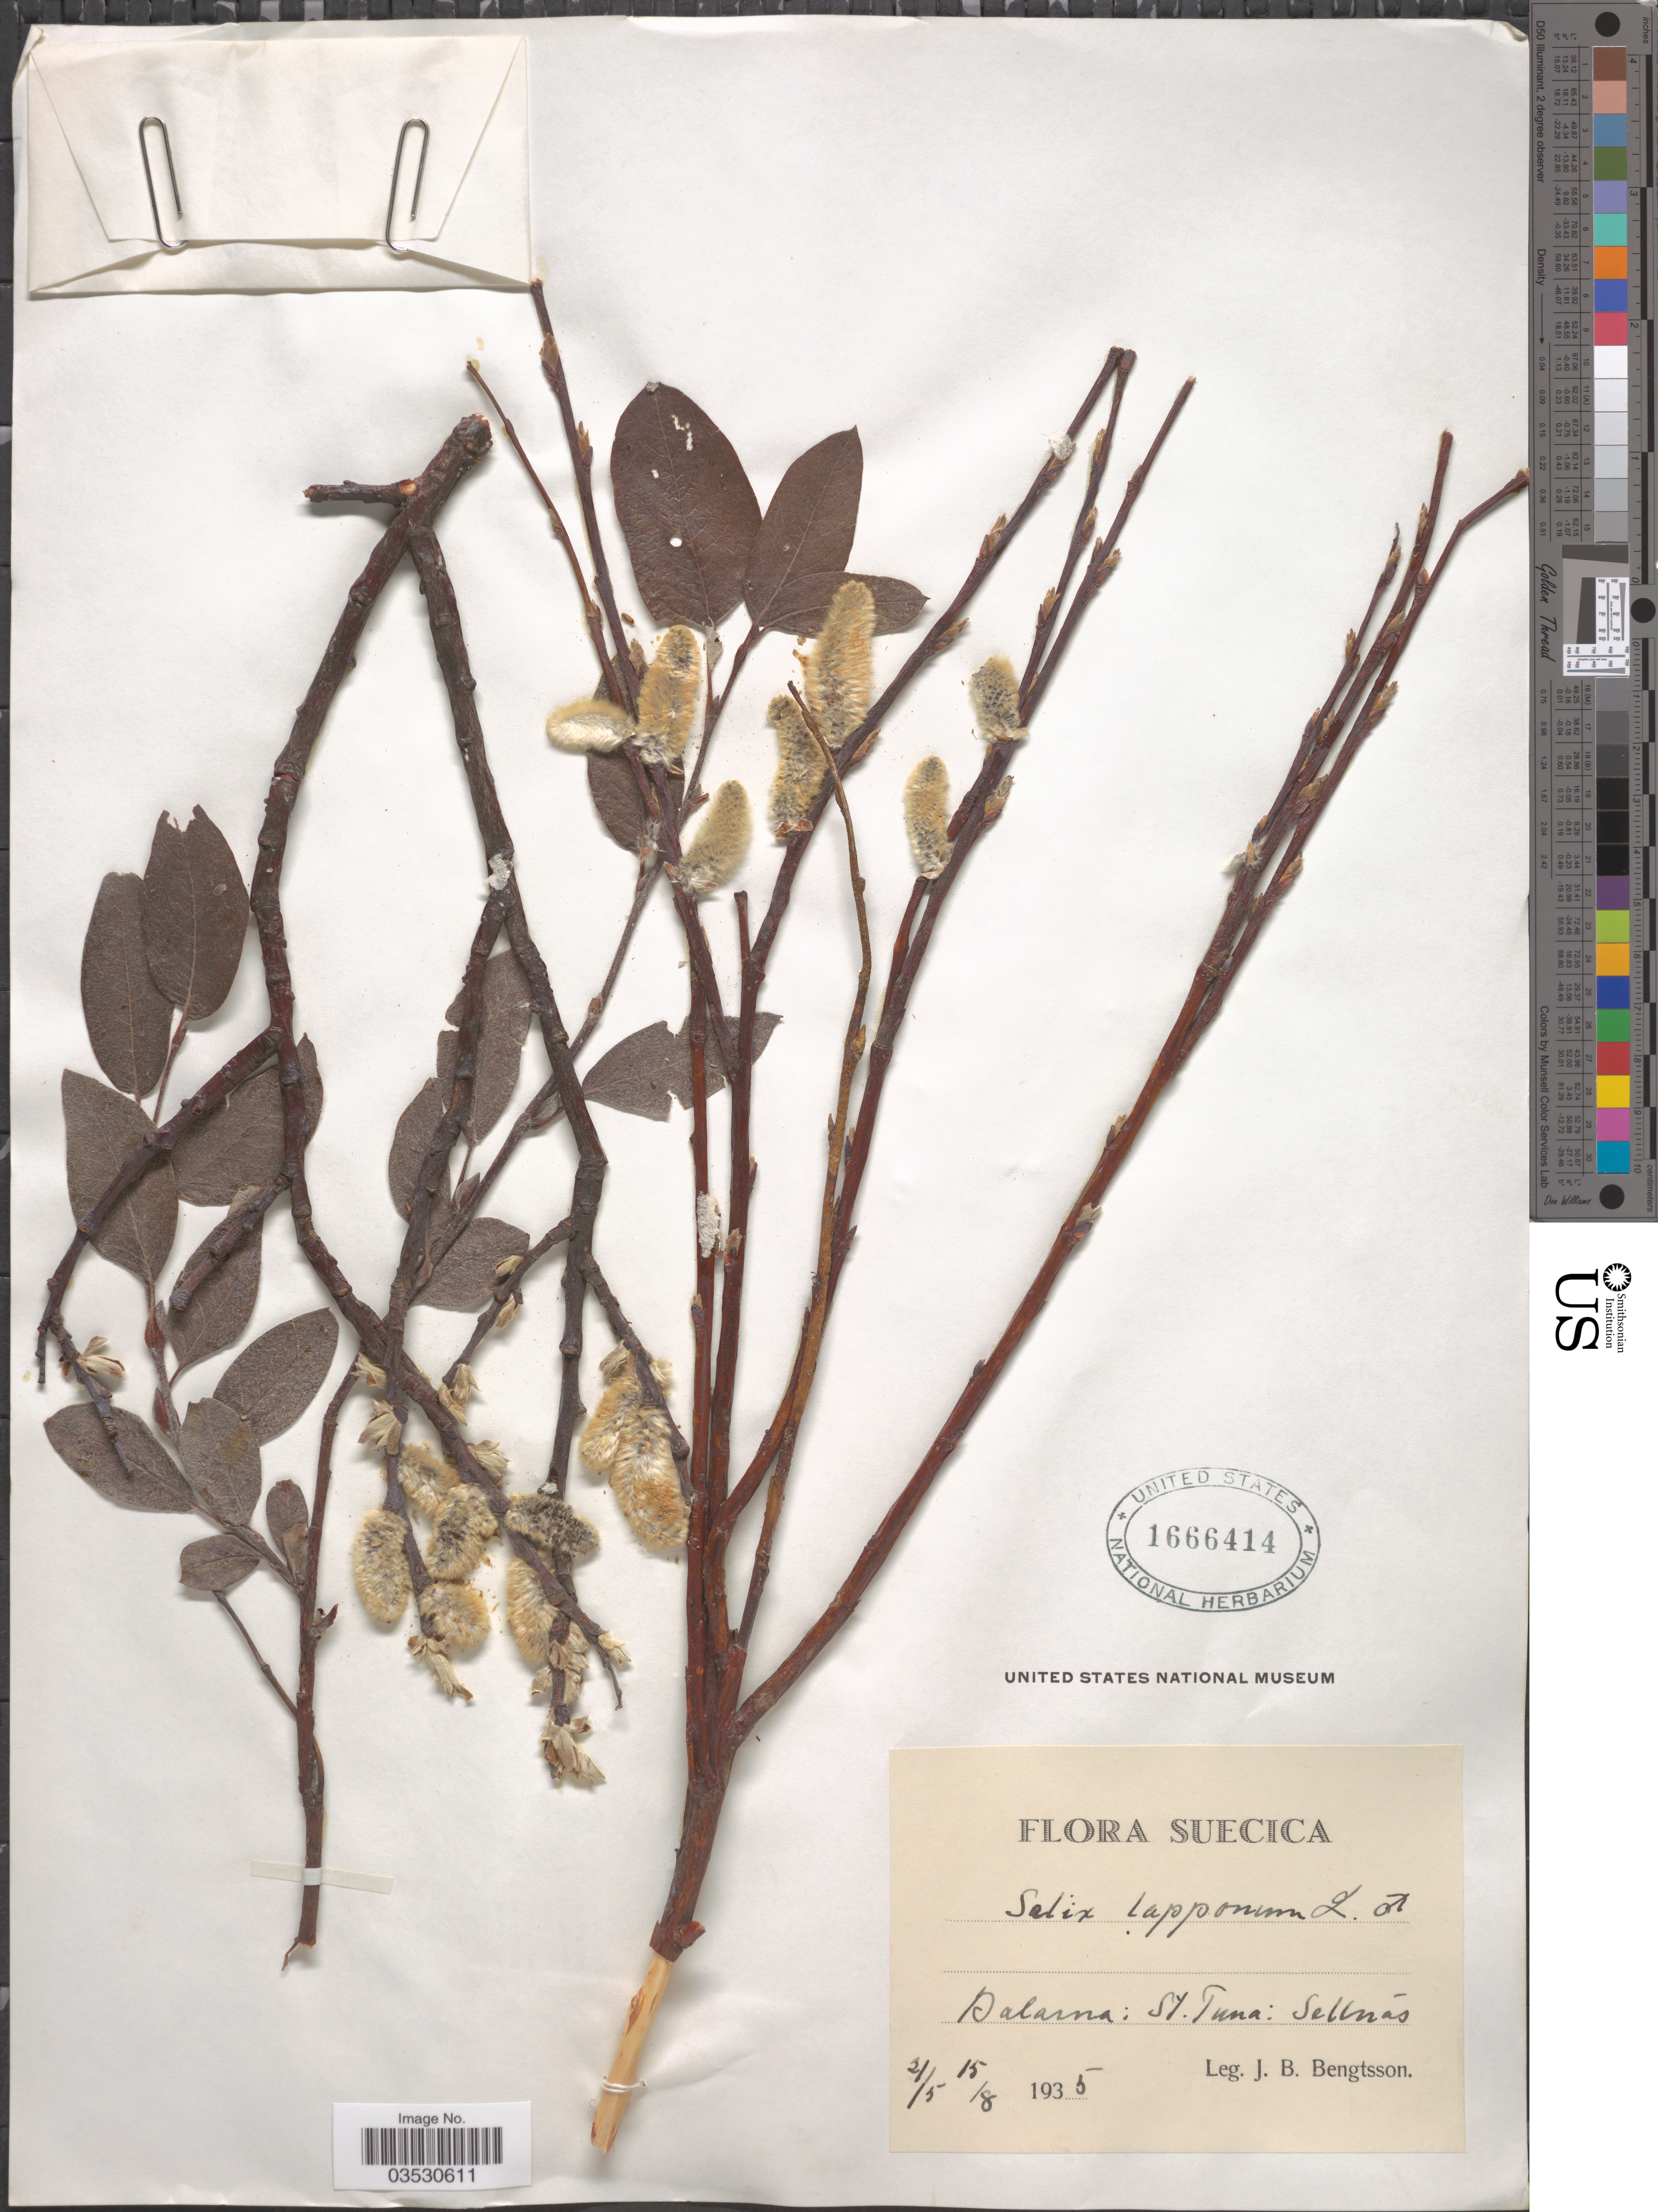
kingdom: Plantae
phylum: Tracheophyta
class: Magnoliopsida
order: Malpighiales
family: Salicaceae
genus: Salix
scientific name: Salix lapponum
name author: L.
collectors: J. Bengtsson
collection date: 1935-05-21/1935-08-15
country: Sweden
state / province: Dalarna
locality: Suecica. St. Tuna: Sellnás.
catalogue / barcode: US 1666414